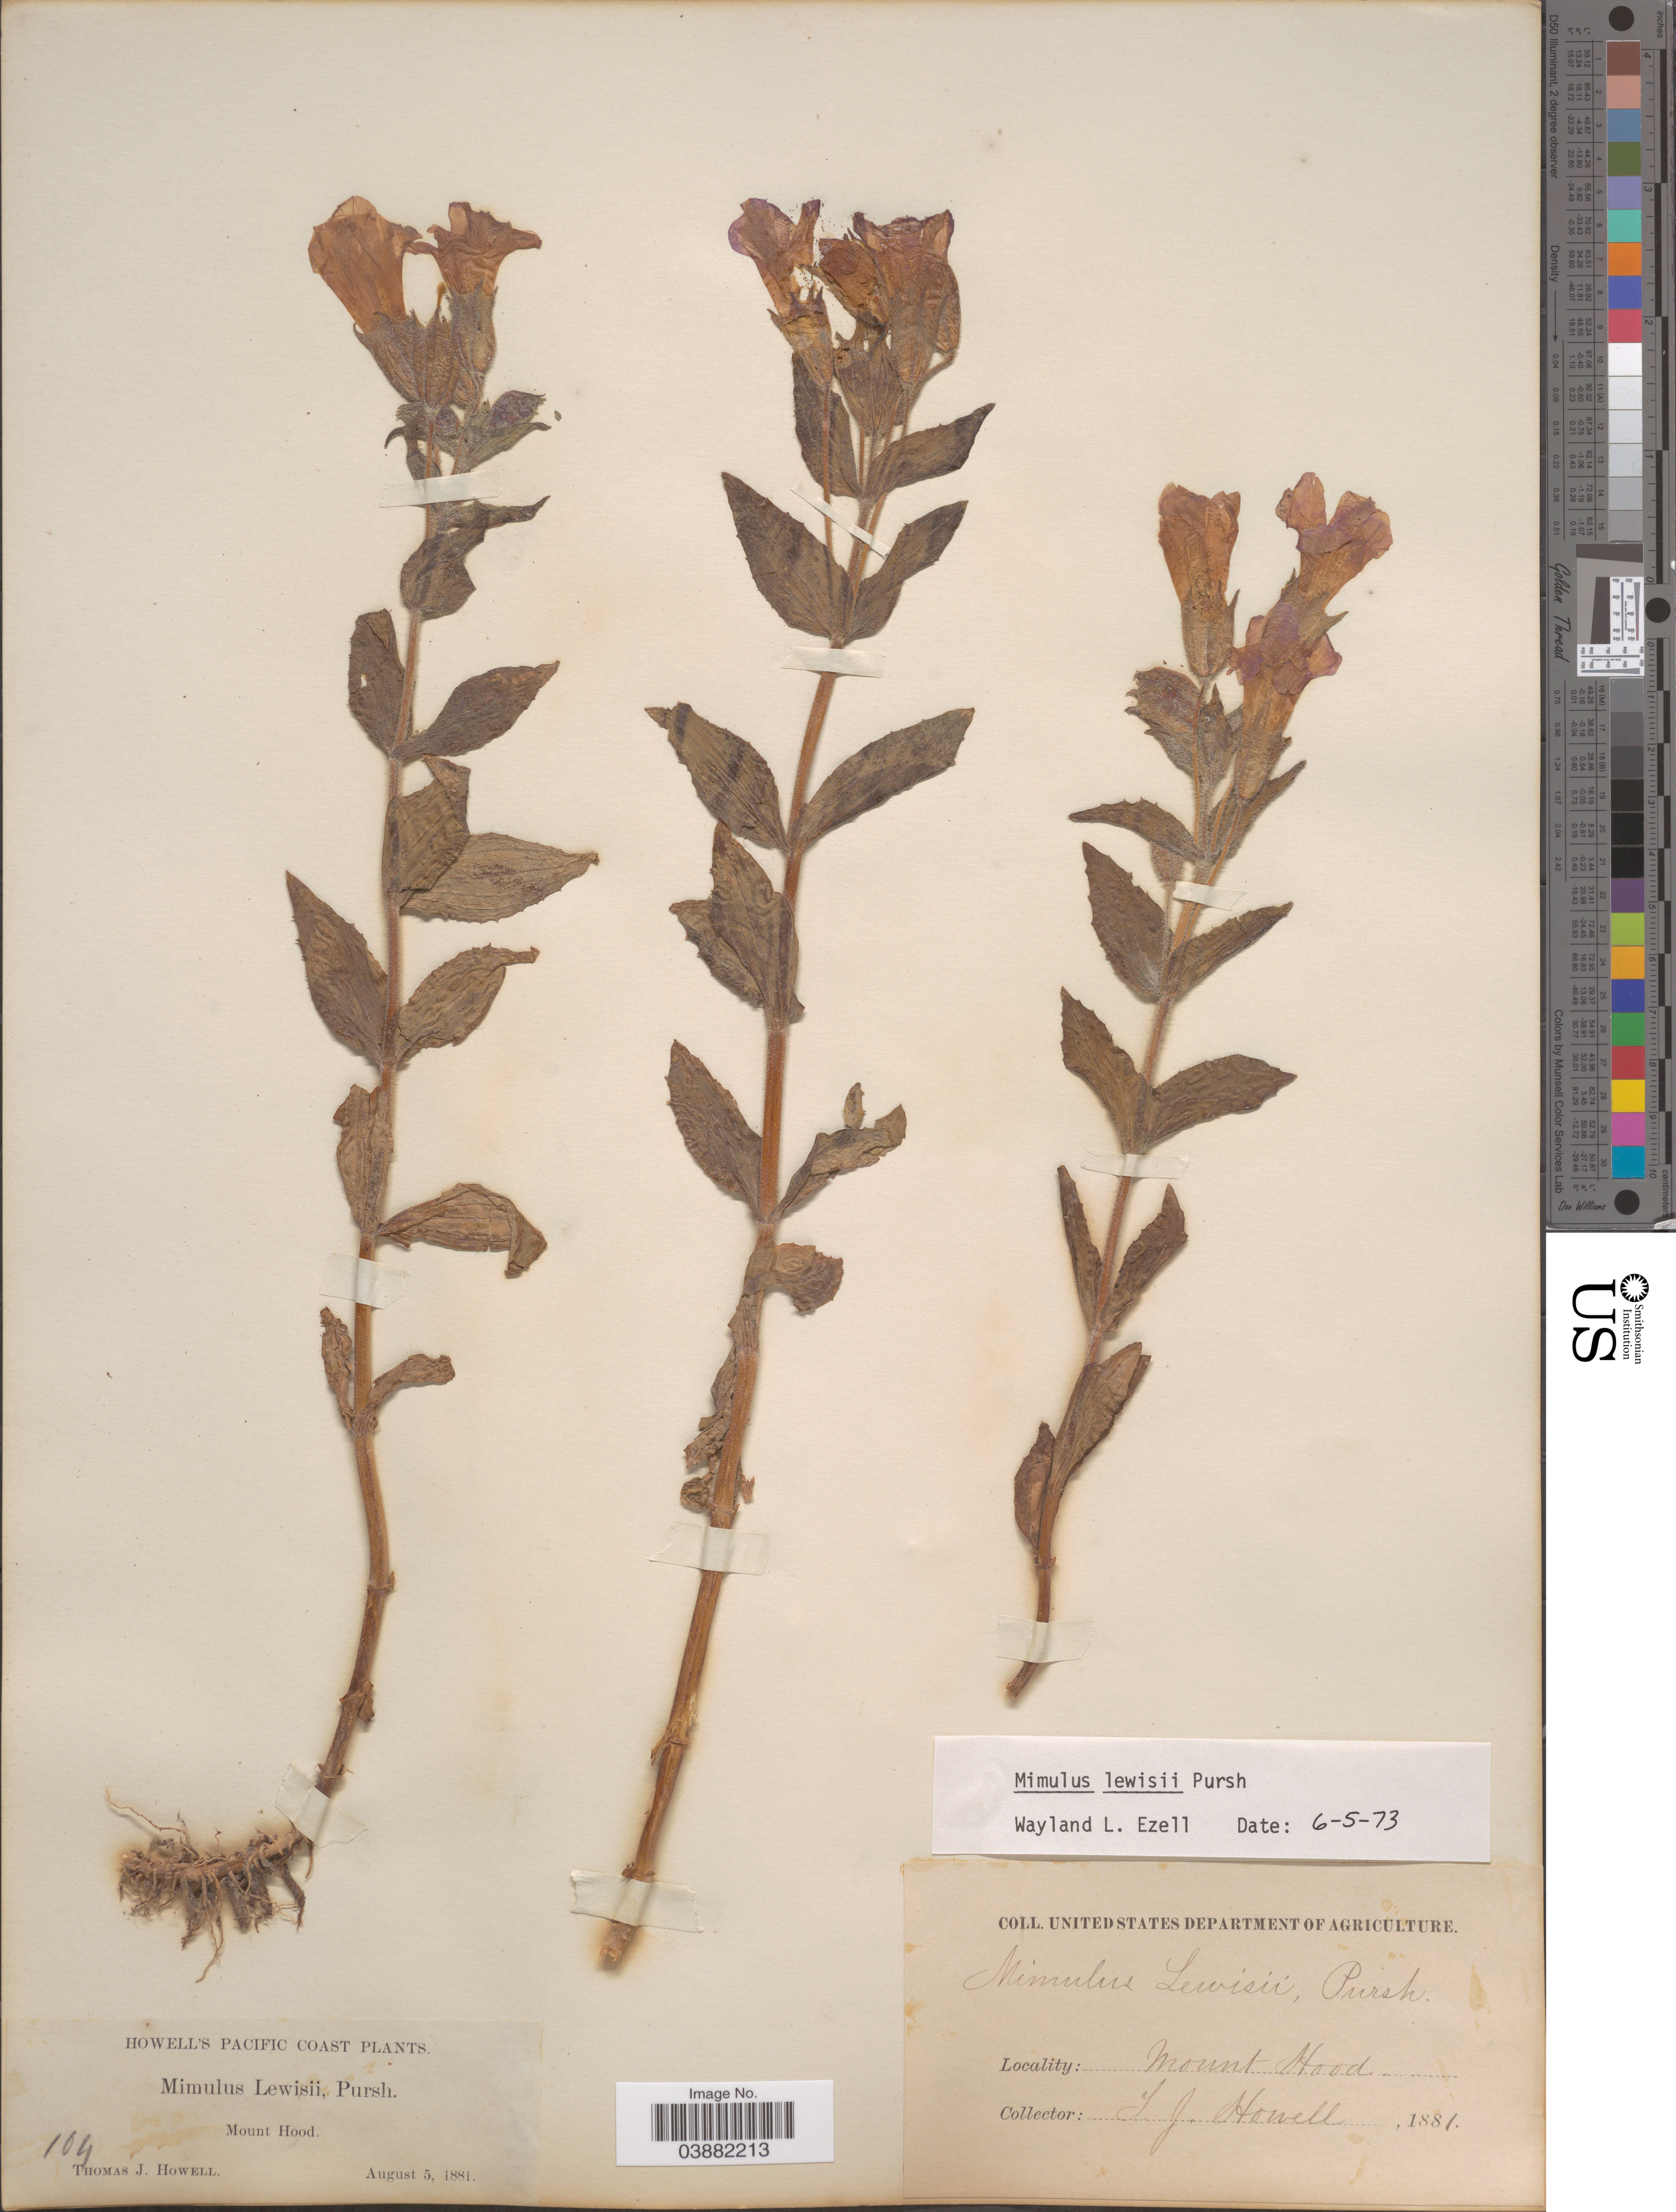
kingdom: Plantae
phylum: Tracheophyta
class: Magnoliopsida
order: Lamiales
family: Phrymaceae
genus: Mimulus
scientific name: Mimulus lewisii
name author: Pursh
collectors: T. J. Howell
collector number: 164*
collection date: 1881-08-05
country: United States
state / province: Oregon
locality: Pacific Coast. Mount Hood.